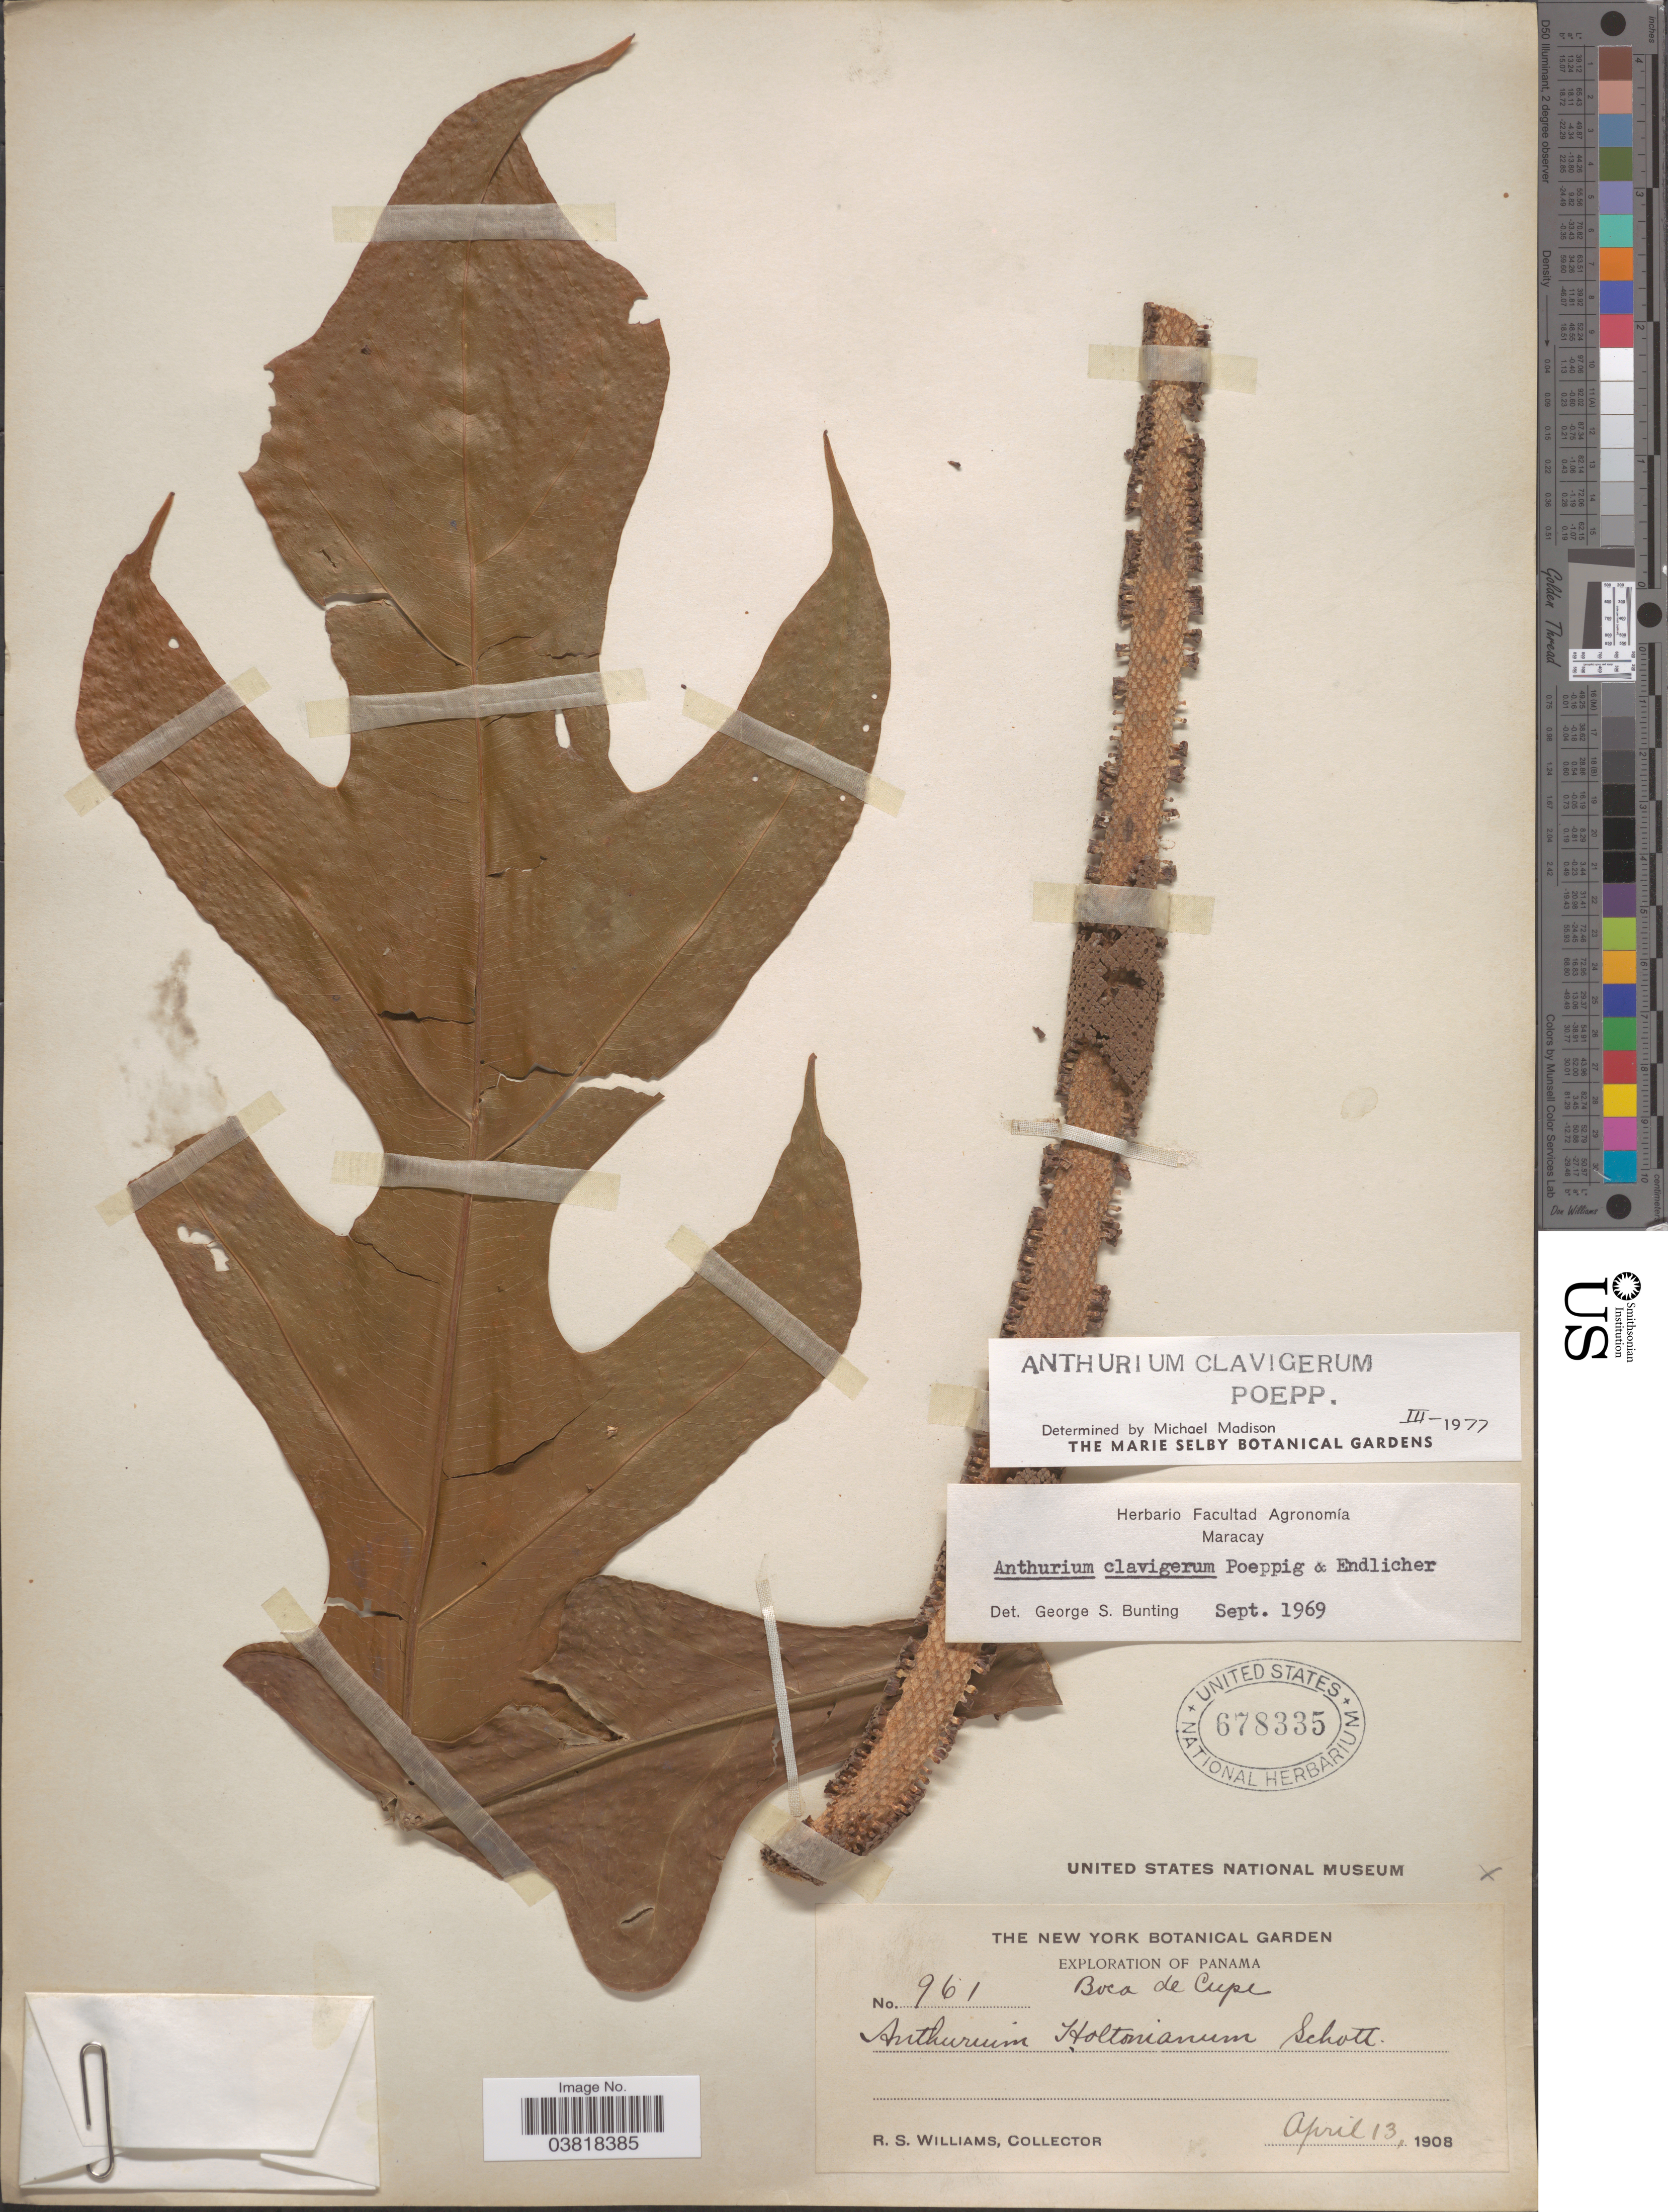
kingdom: Plantae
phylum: Tracheophyta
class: Liliopsida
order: Alismatales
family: Araceae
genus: Anthurium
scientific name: Anthurium clavigerum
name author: Poepp. & Endl.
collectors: R. S. Williams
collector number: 961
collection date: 1908-04-13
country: Panama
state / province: Panamá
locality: Boca de Cupe.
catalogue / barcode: US 678335